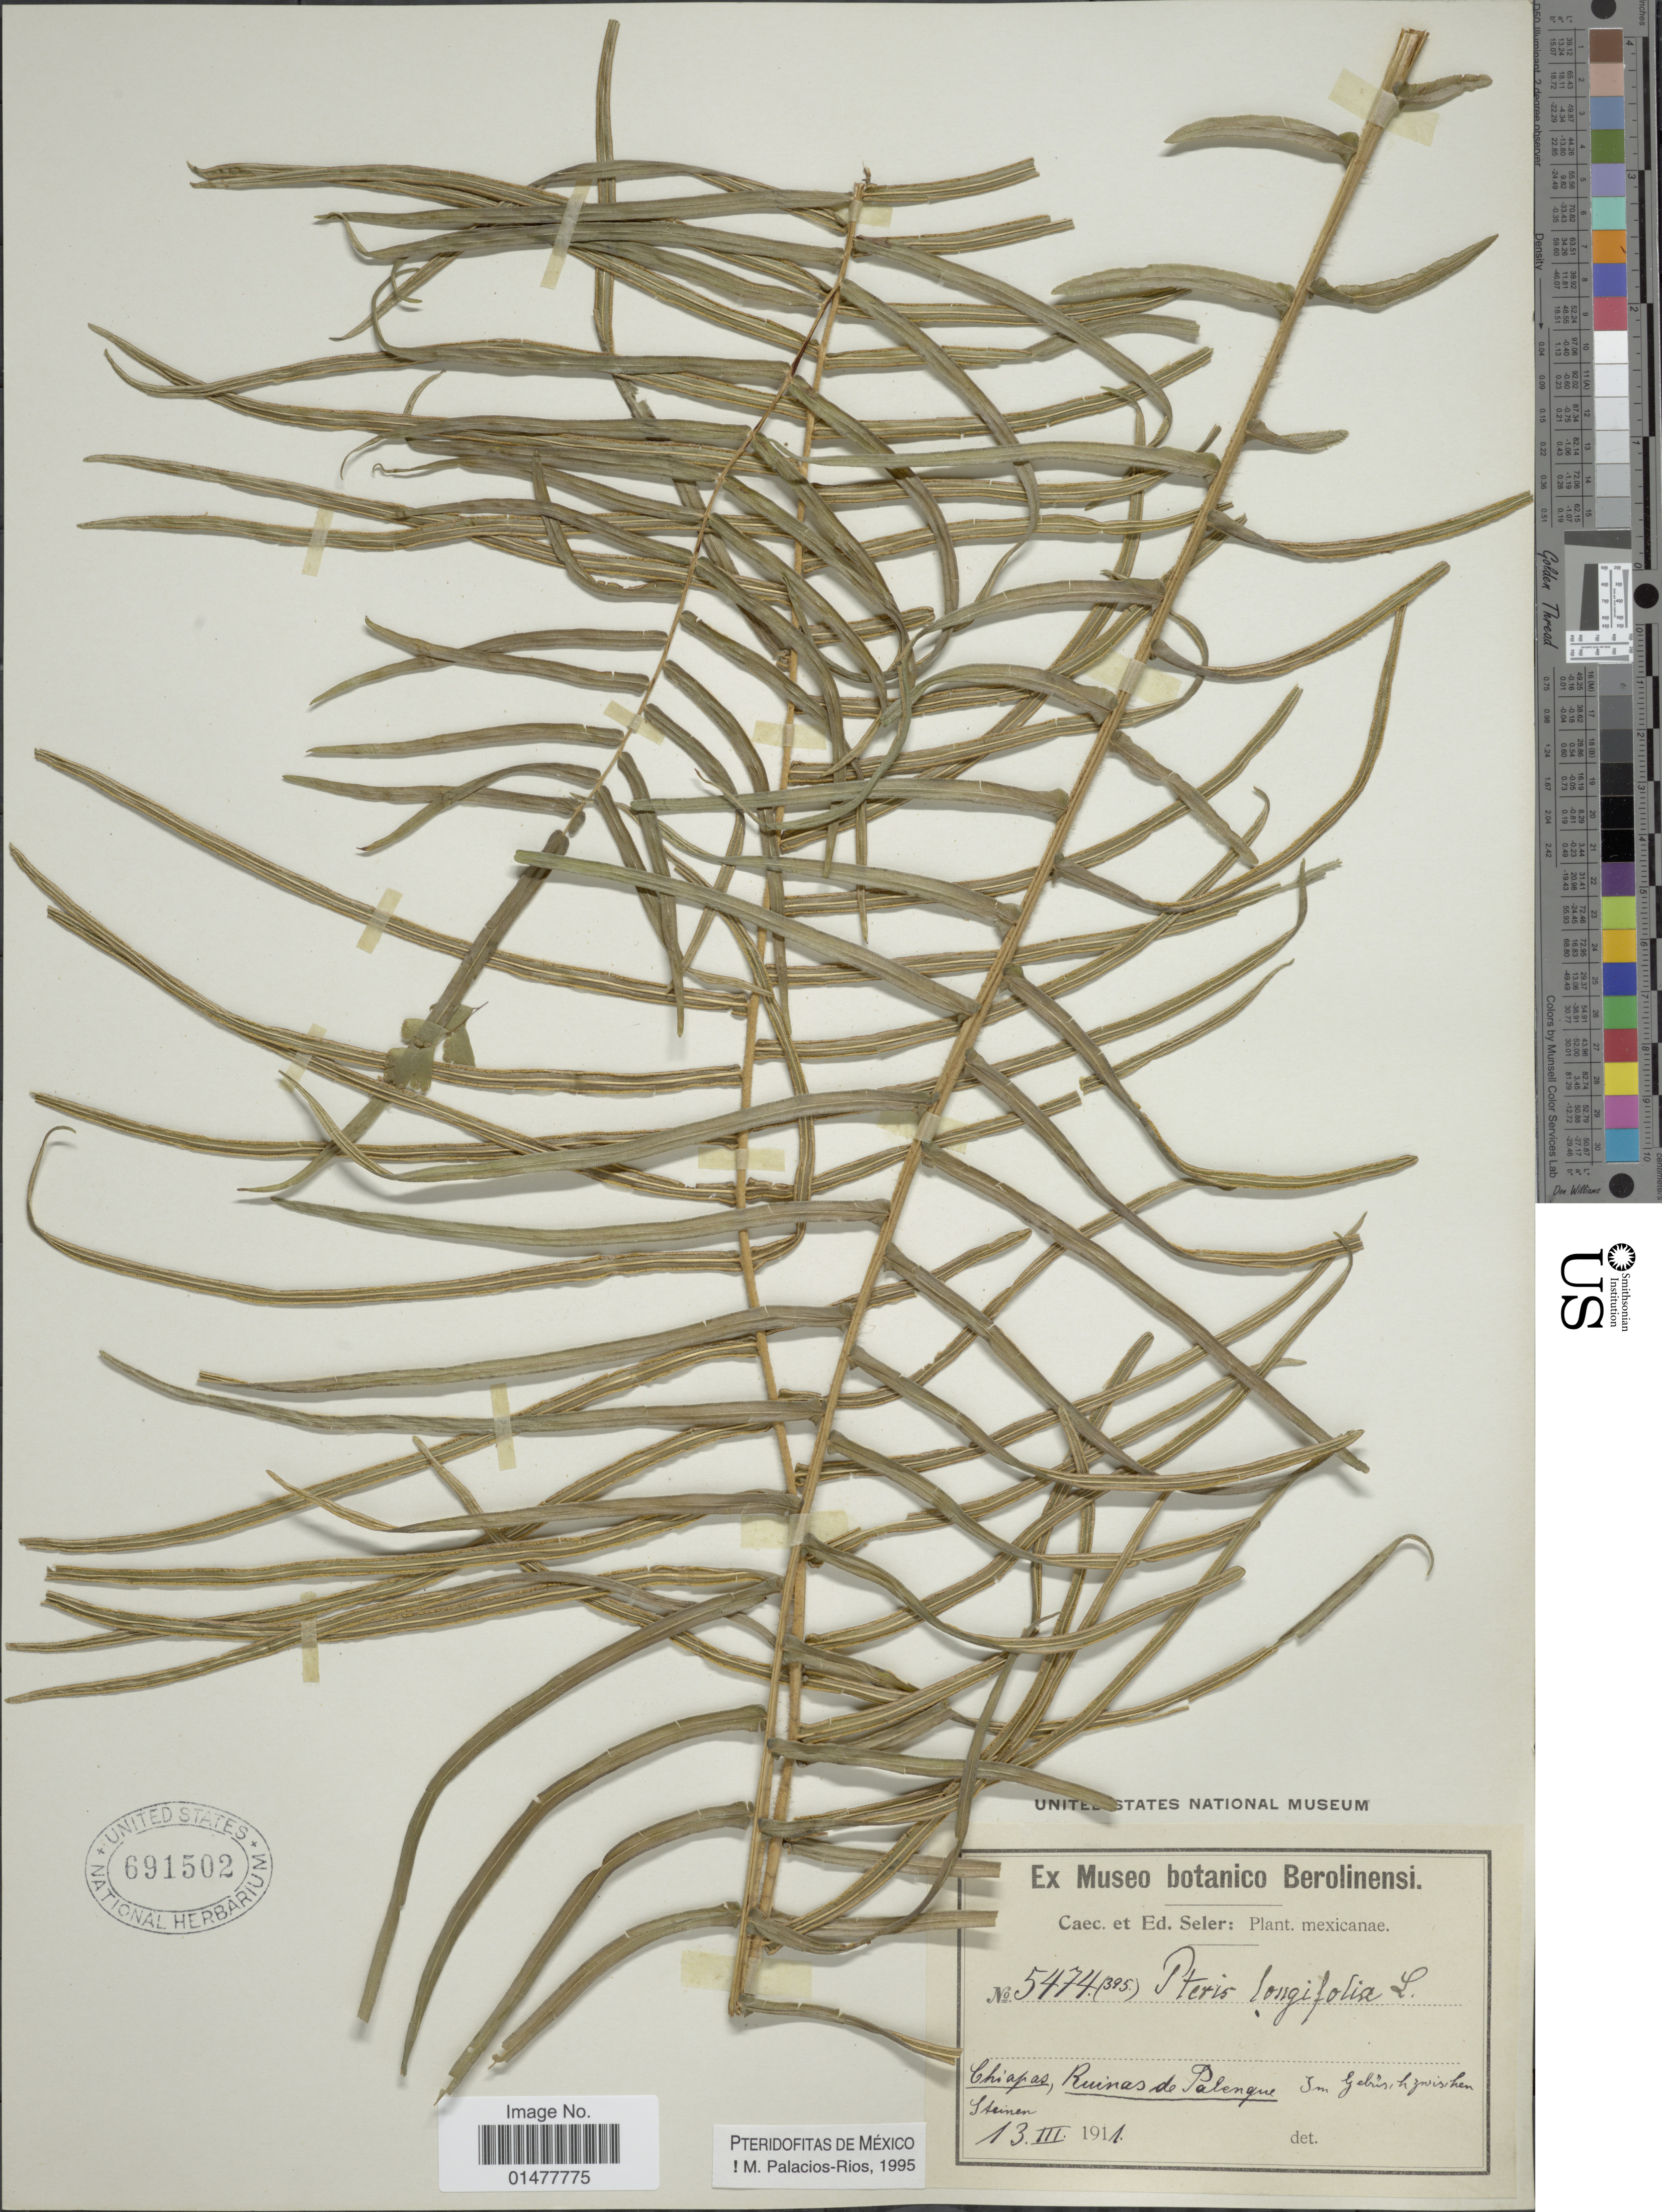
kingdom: Plantae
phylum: Tracheophyta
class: Polypodiopsida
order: Polypodiales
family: Pteridaceae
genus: Pteris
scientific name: Pteris longifolia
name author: L.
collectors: ex Mus. Bot. Berolinensi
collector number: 5474 (395)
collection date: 1914-03-13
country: Mexico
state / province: Chiapas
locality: Ruinas de Palenque, Im Gebusch zwischen Steinen.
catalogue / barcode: US 691502